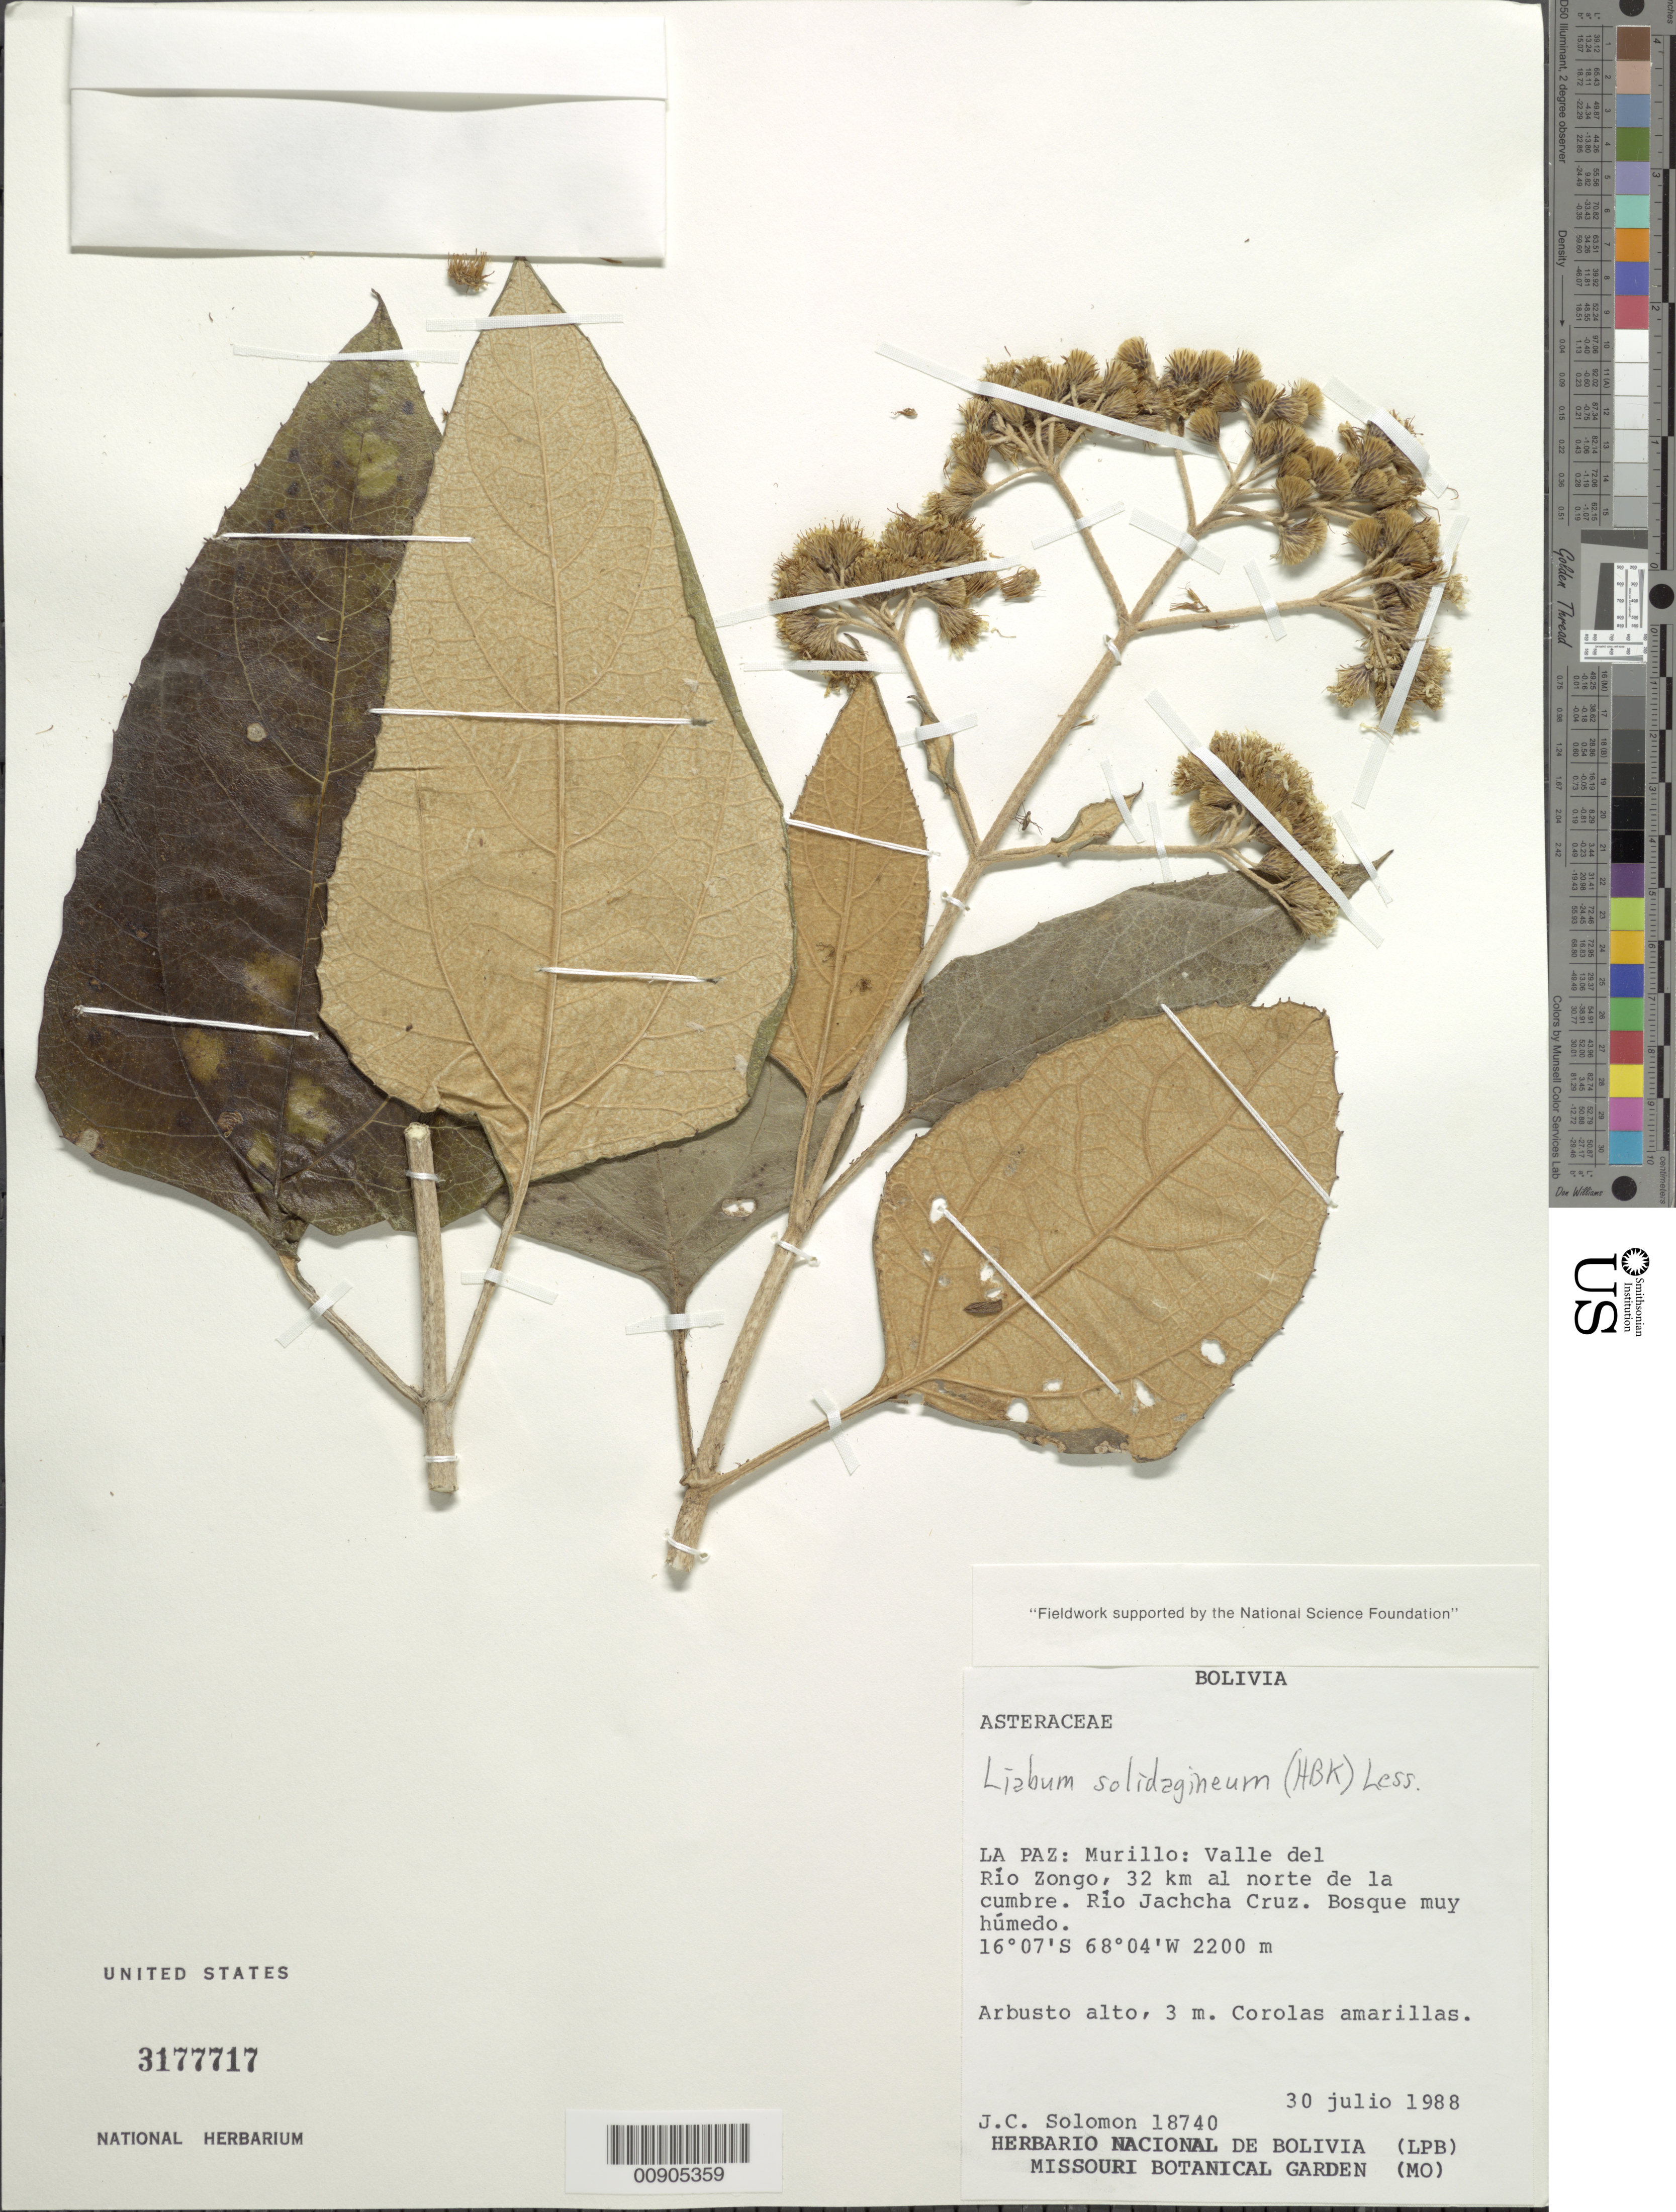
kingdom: Plantae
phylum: Tracheophyta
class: Magnoliopsida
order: Asterales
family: Asteraceae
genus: Liabum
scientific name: Liabum solidagineum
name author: (Kunth) Less.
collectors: J. C. Solomon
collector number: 18740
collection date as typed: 30 July 1988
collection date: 1988-07-30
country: Bolivia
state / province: La Paz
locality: Murillo: Valle del Rio Zongo, 32 km al norte de la cumbre. Rio Jachcha Cruz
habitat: Bosque muy humedo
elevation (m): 2200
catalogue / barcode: US 3177717